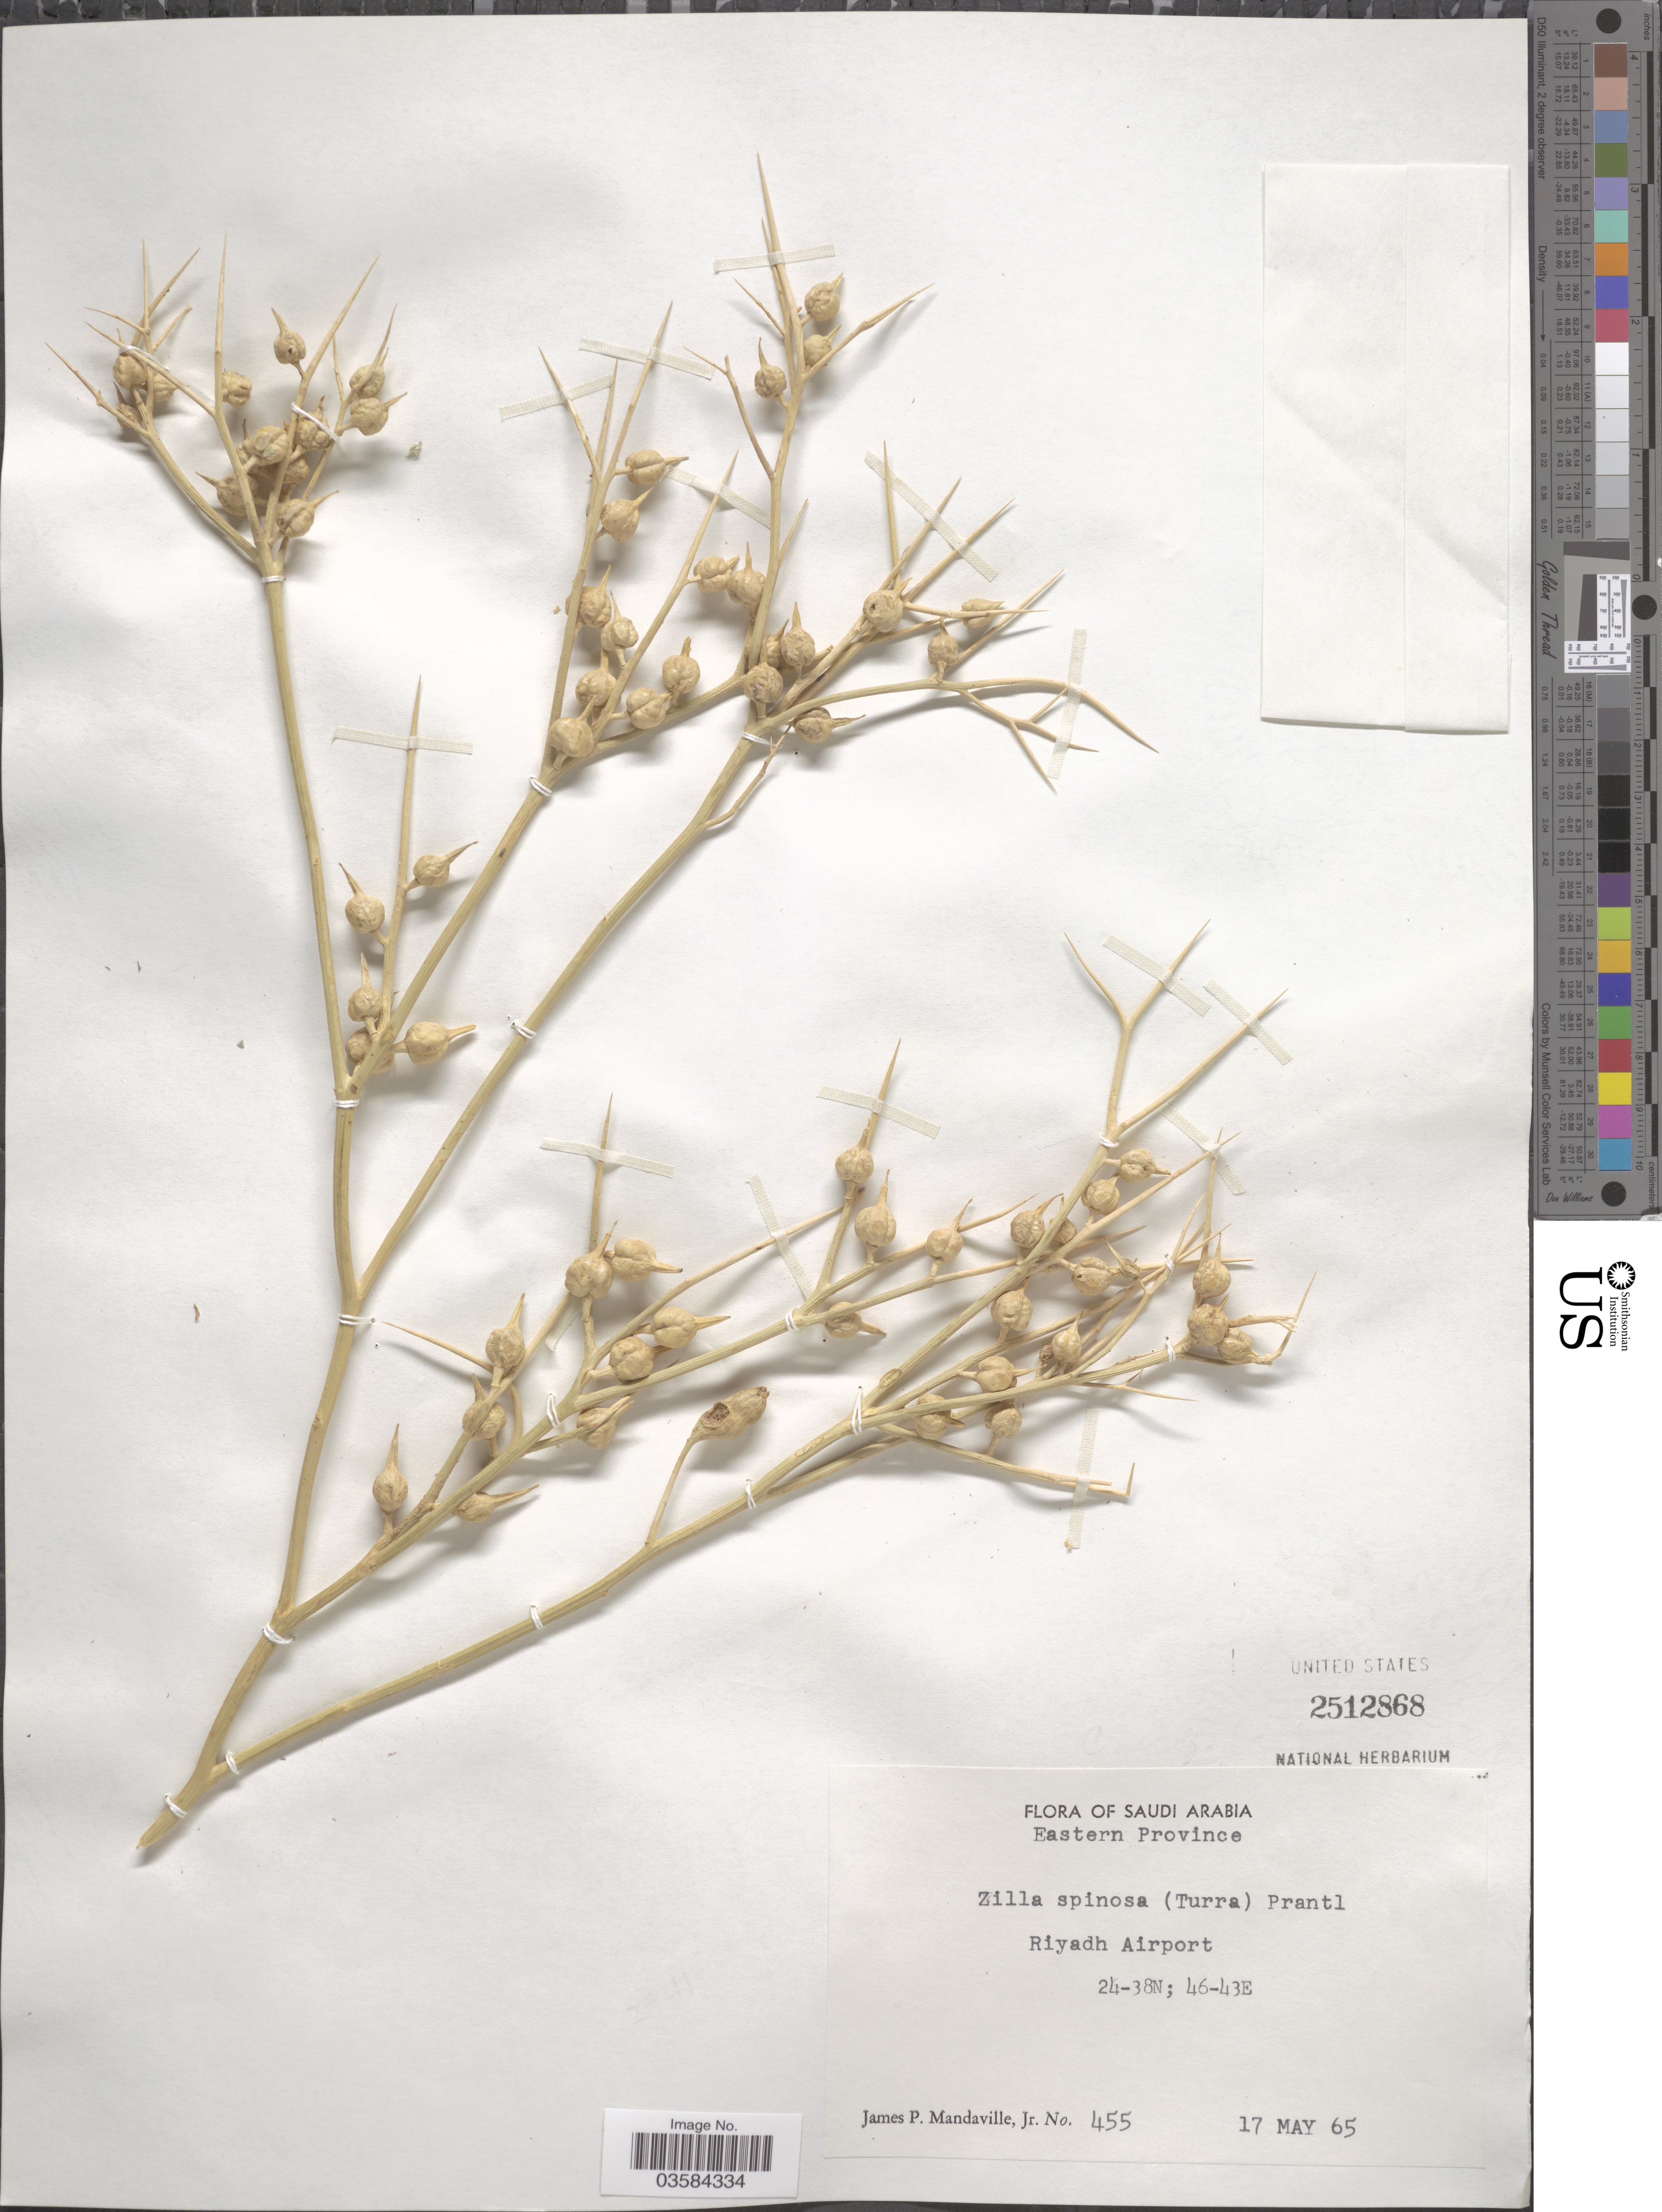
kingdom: Plantae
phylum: Tracheophyta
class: Magnoliopsida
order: Brassicales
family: Brassicaceae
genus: Zilla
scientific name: Zilla spinosa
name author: (L.) Prantl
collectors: J. Mandaville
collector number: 455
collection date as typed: Transcribed d/m/y: 17/5/65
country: Saudi Arabia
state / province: Ash Sharqiyah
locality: Eastern Province. Riyadh Airport.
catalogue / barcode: US 2512868